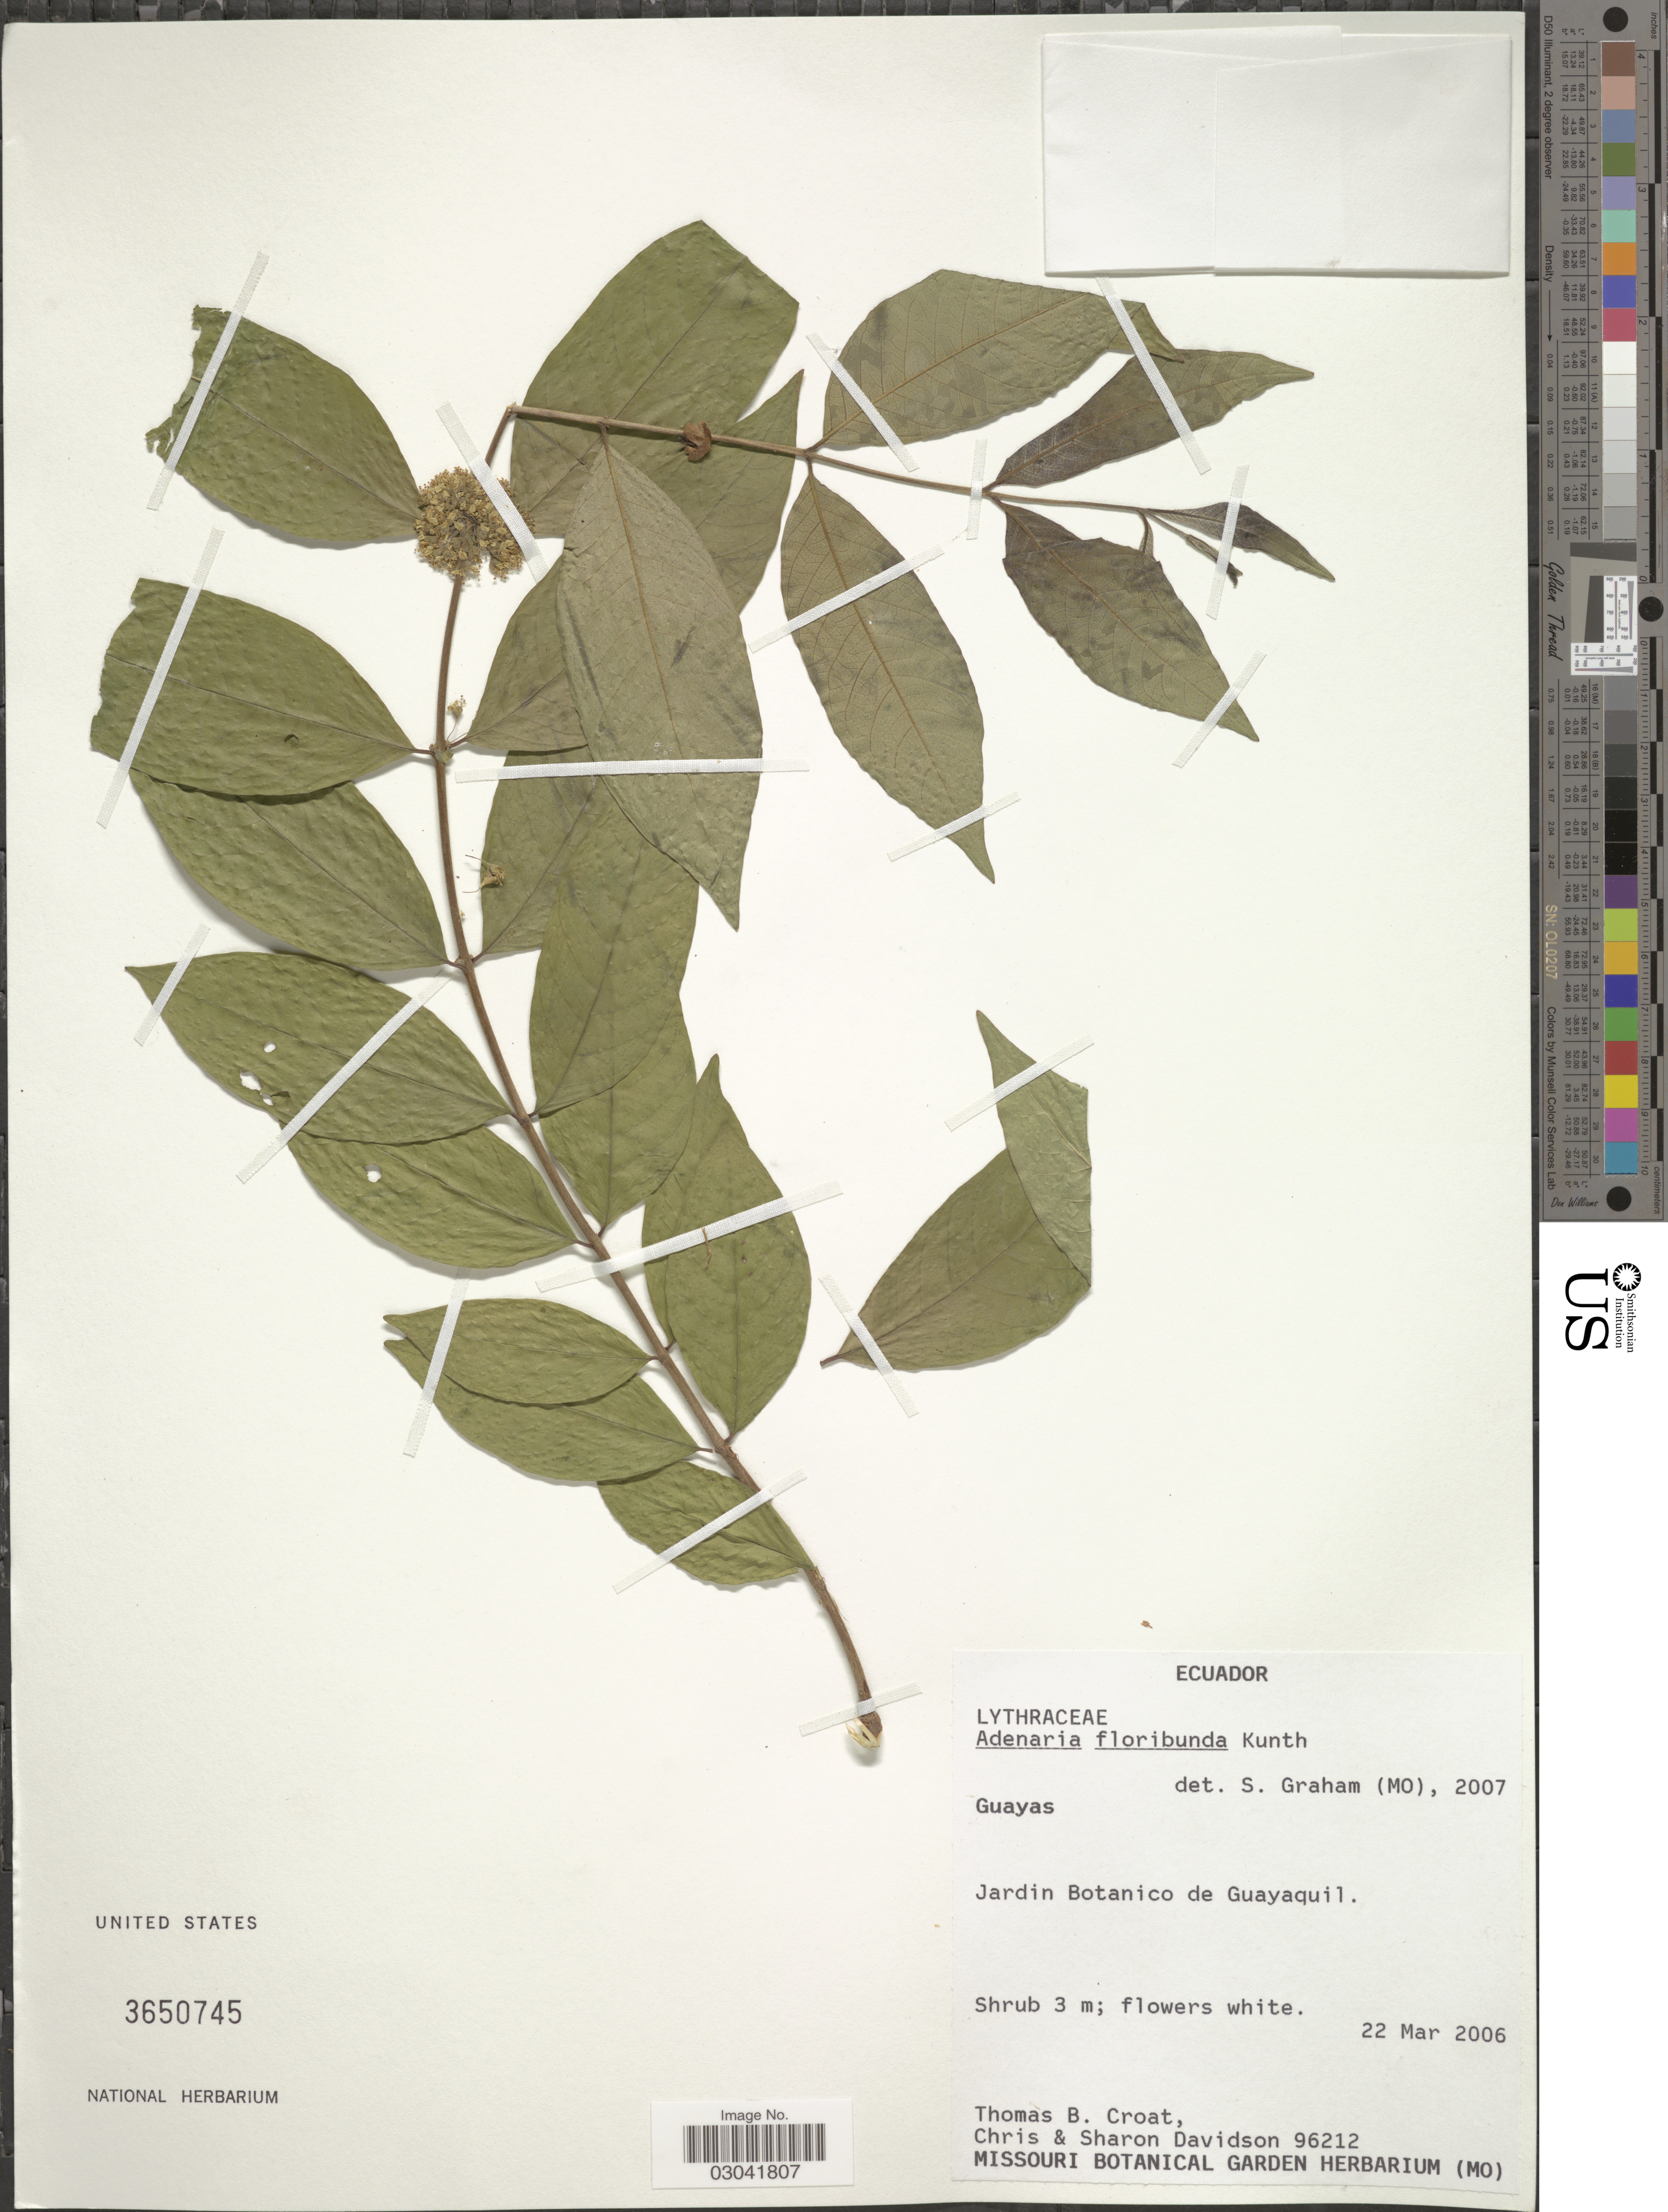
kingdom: Plantae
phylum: Tracheophyta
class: Magnoliopsida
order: Myrtales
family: Lythraceae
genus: Adenaria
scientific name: Adenaria floribunda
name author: Kunth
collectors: T. B. Croat, C. Davidson & S. Davidson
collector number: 96212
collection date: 2006-03-22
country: Ecuador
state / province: Guayas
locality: Jardin Botanico de Guayaquil.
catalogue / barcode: US 3650745